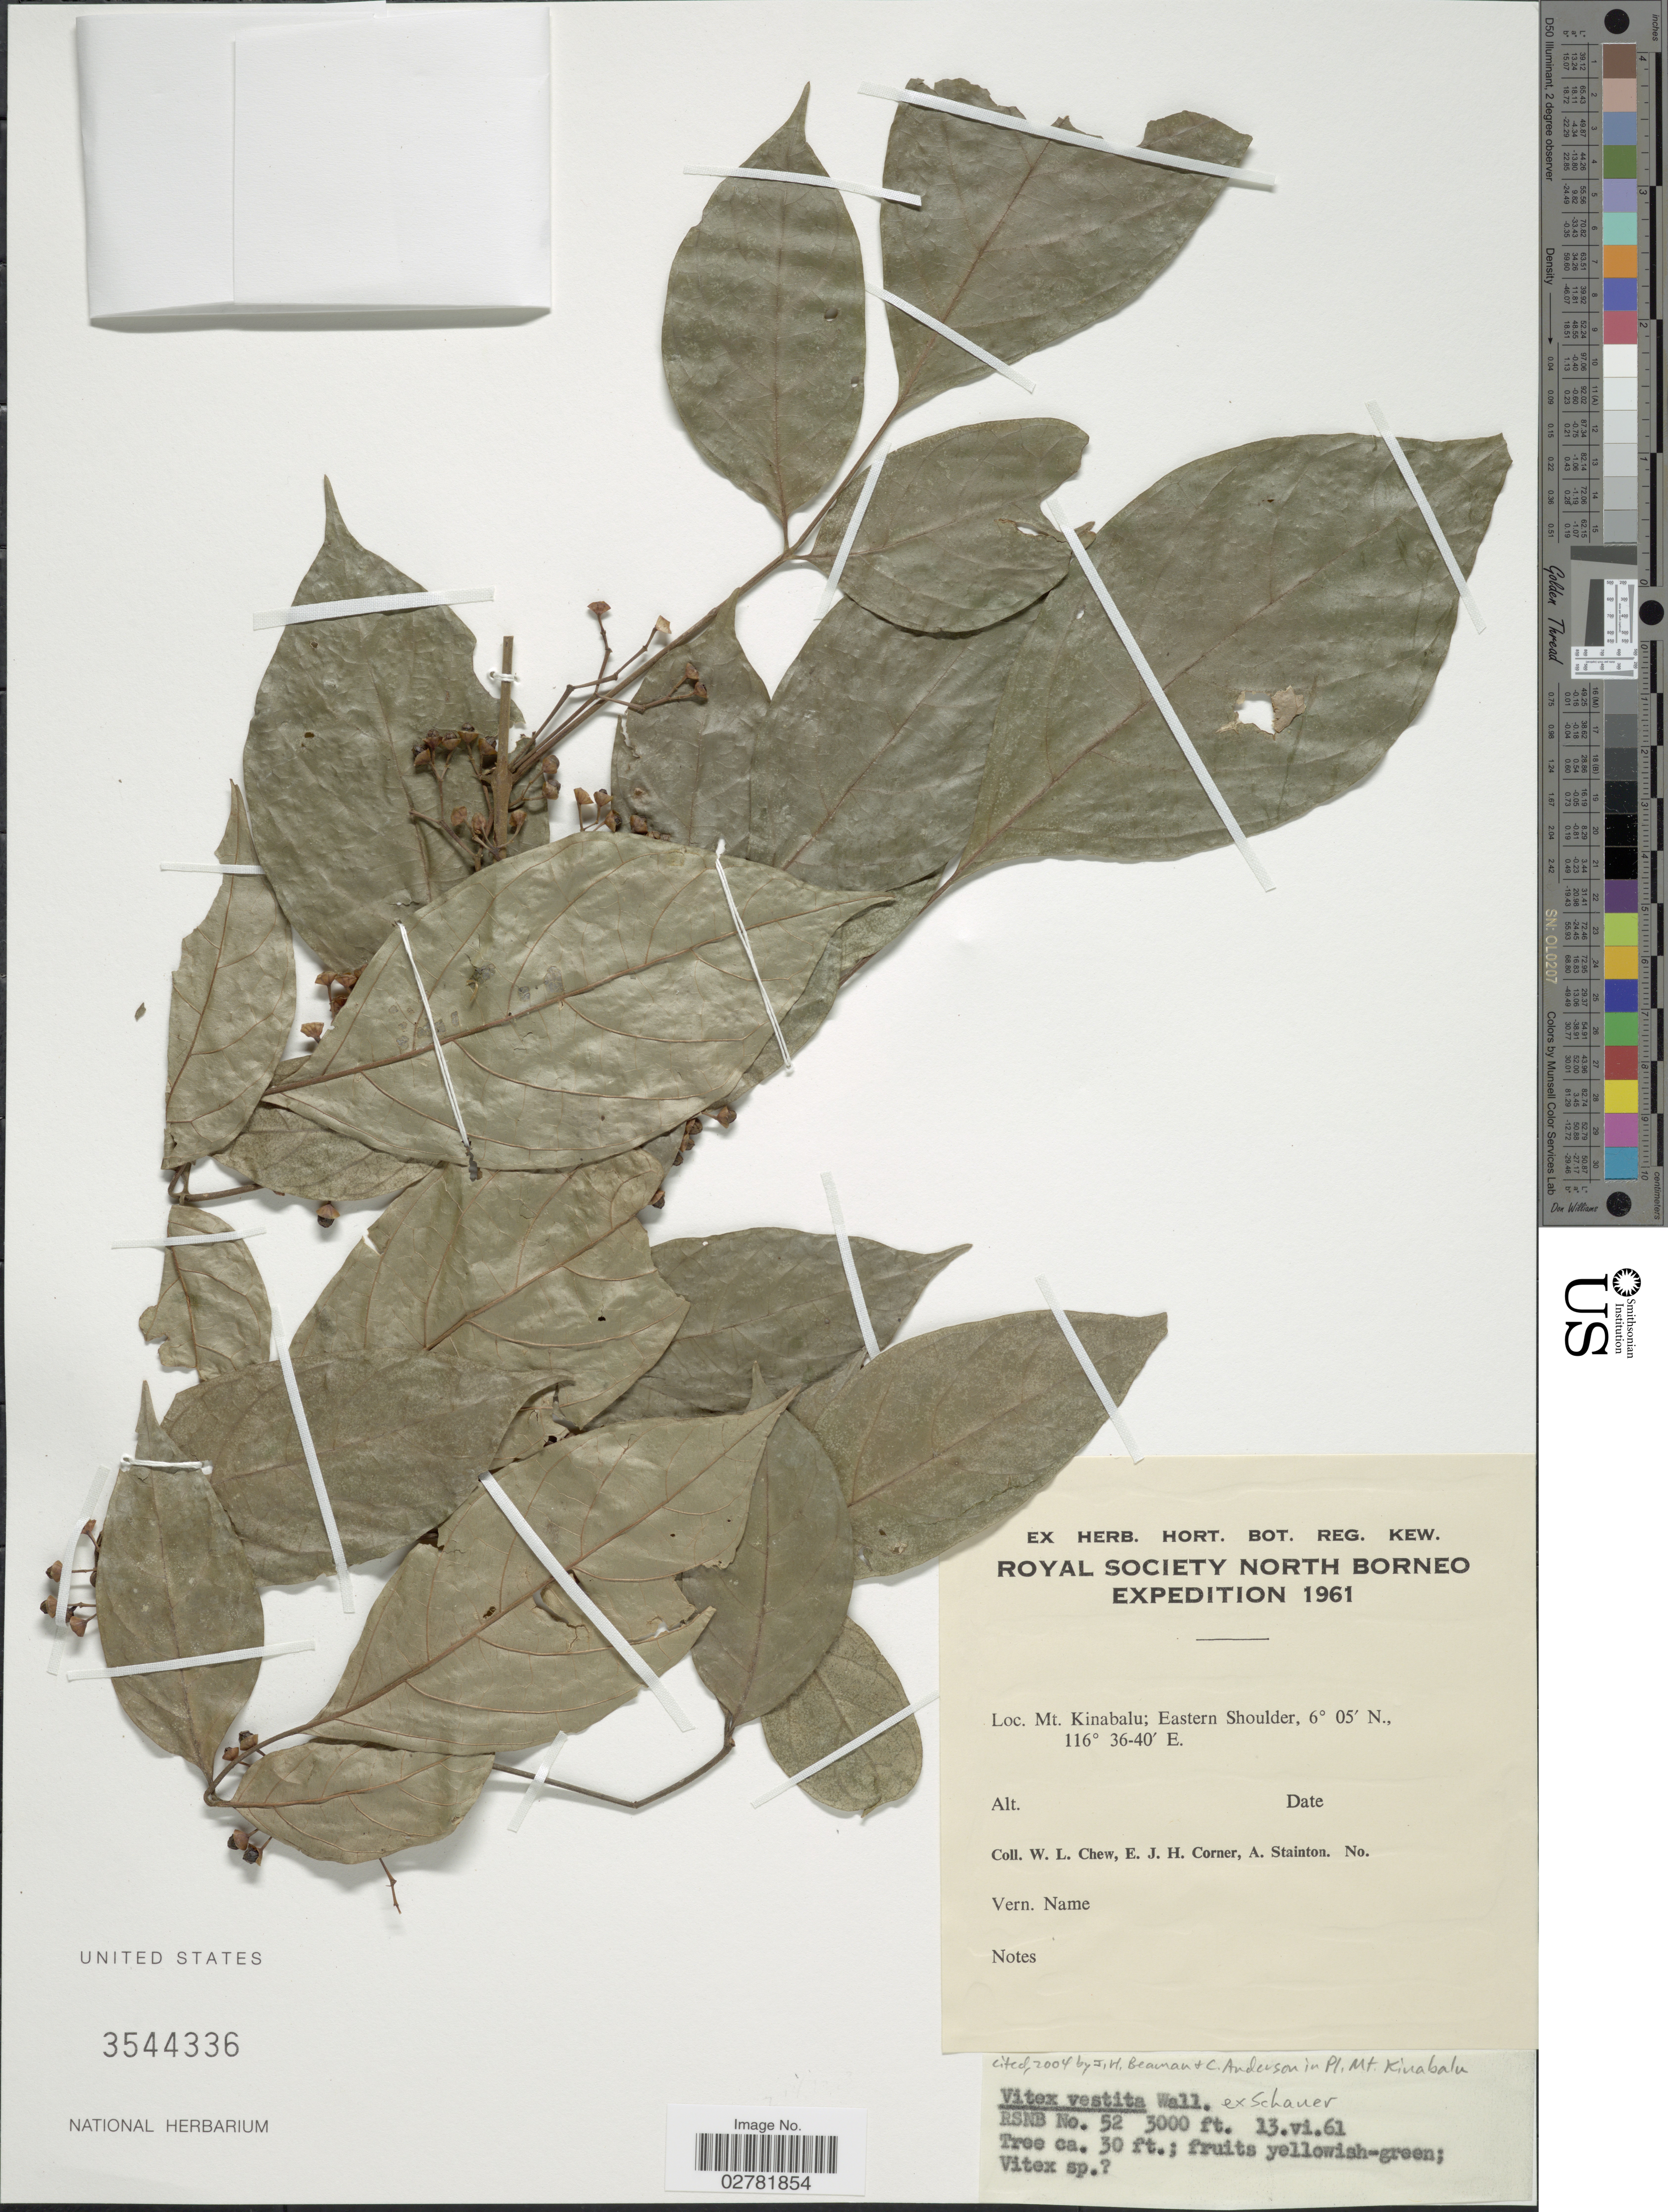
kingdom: Plantae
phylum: Tracheophyta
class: Magnoliopsida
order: Lamiales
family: Lamiaceae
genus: Vitex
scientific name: Vitex vestita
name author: Wall. ex Walp.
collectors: W. Chew, E. Corner & A. Stainton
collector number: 52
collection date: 1961-06-13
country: Malaysia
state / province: Sabah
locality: North Borneo. Mt. Kinabalu; Eastern Shoulder.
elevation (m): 914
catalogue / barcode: US 3544336